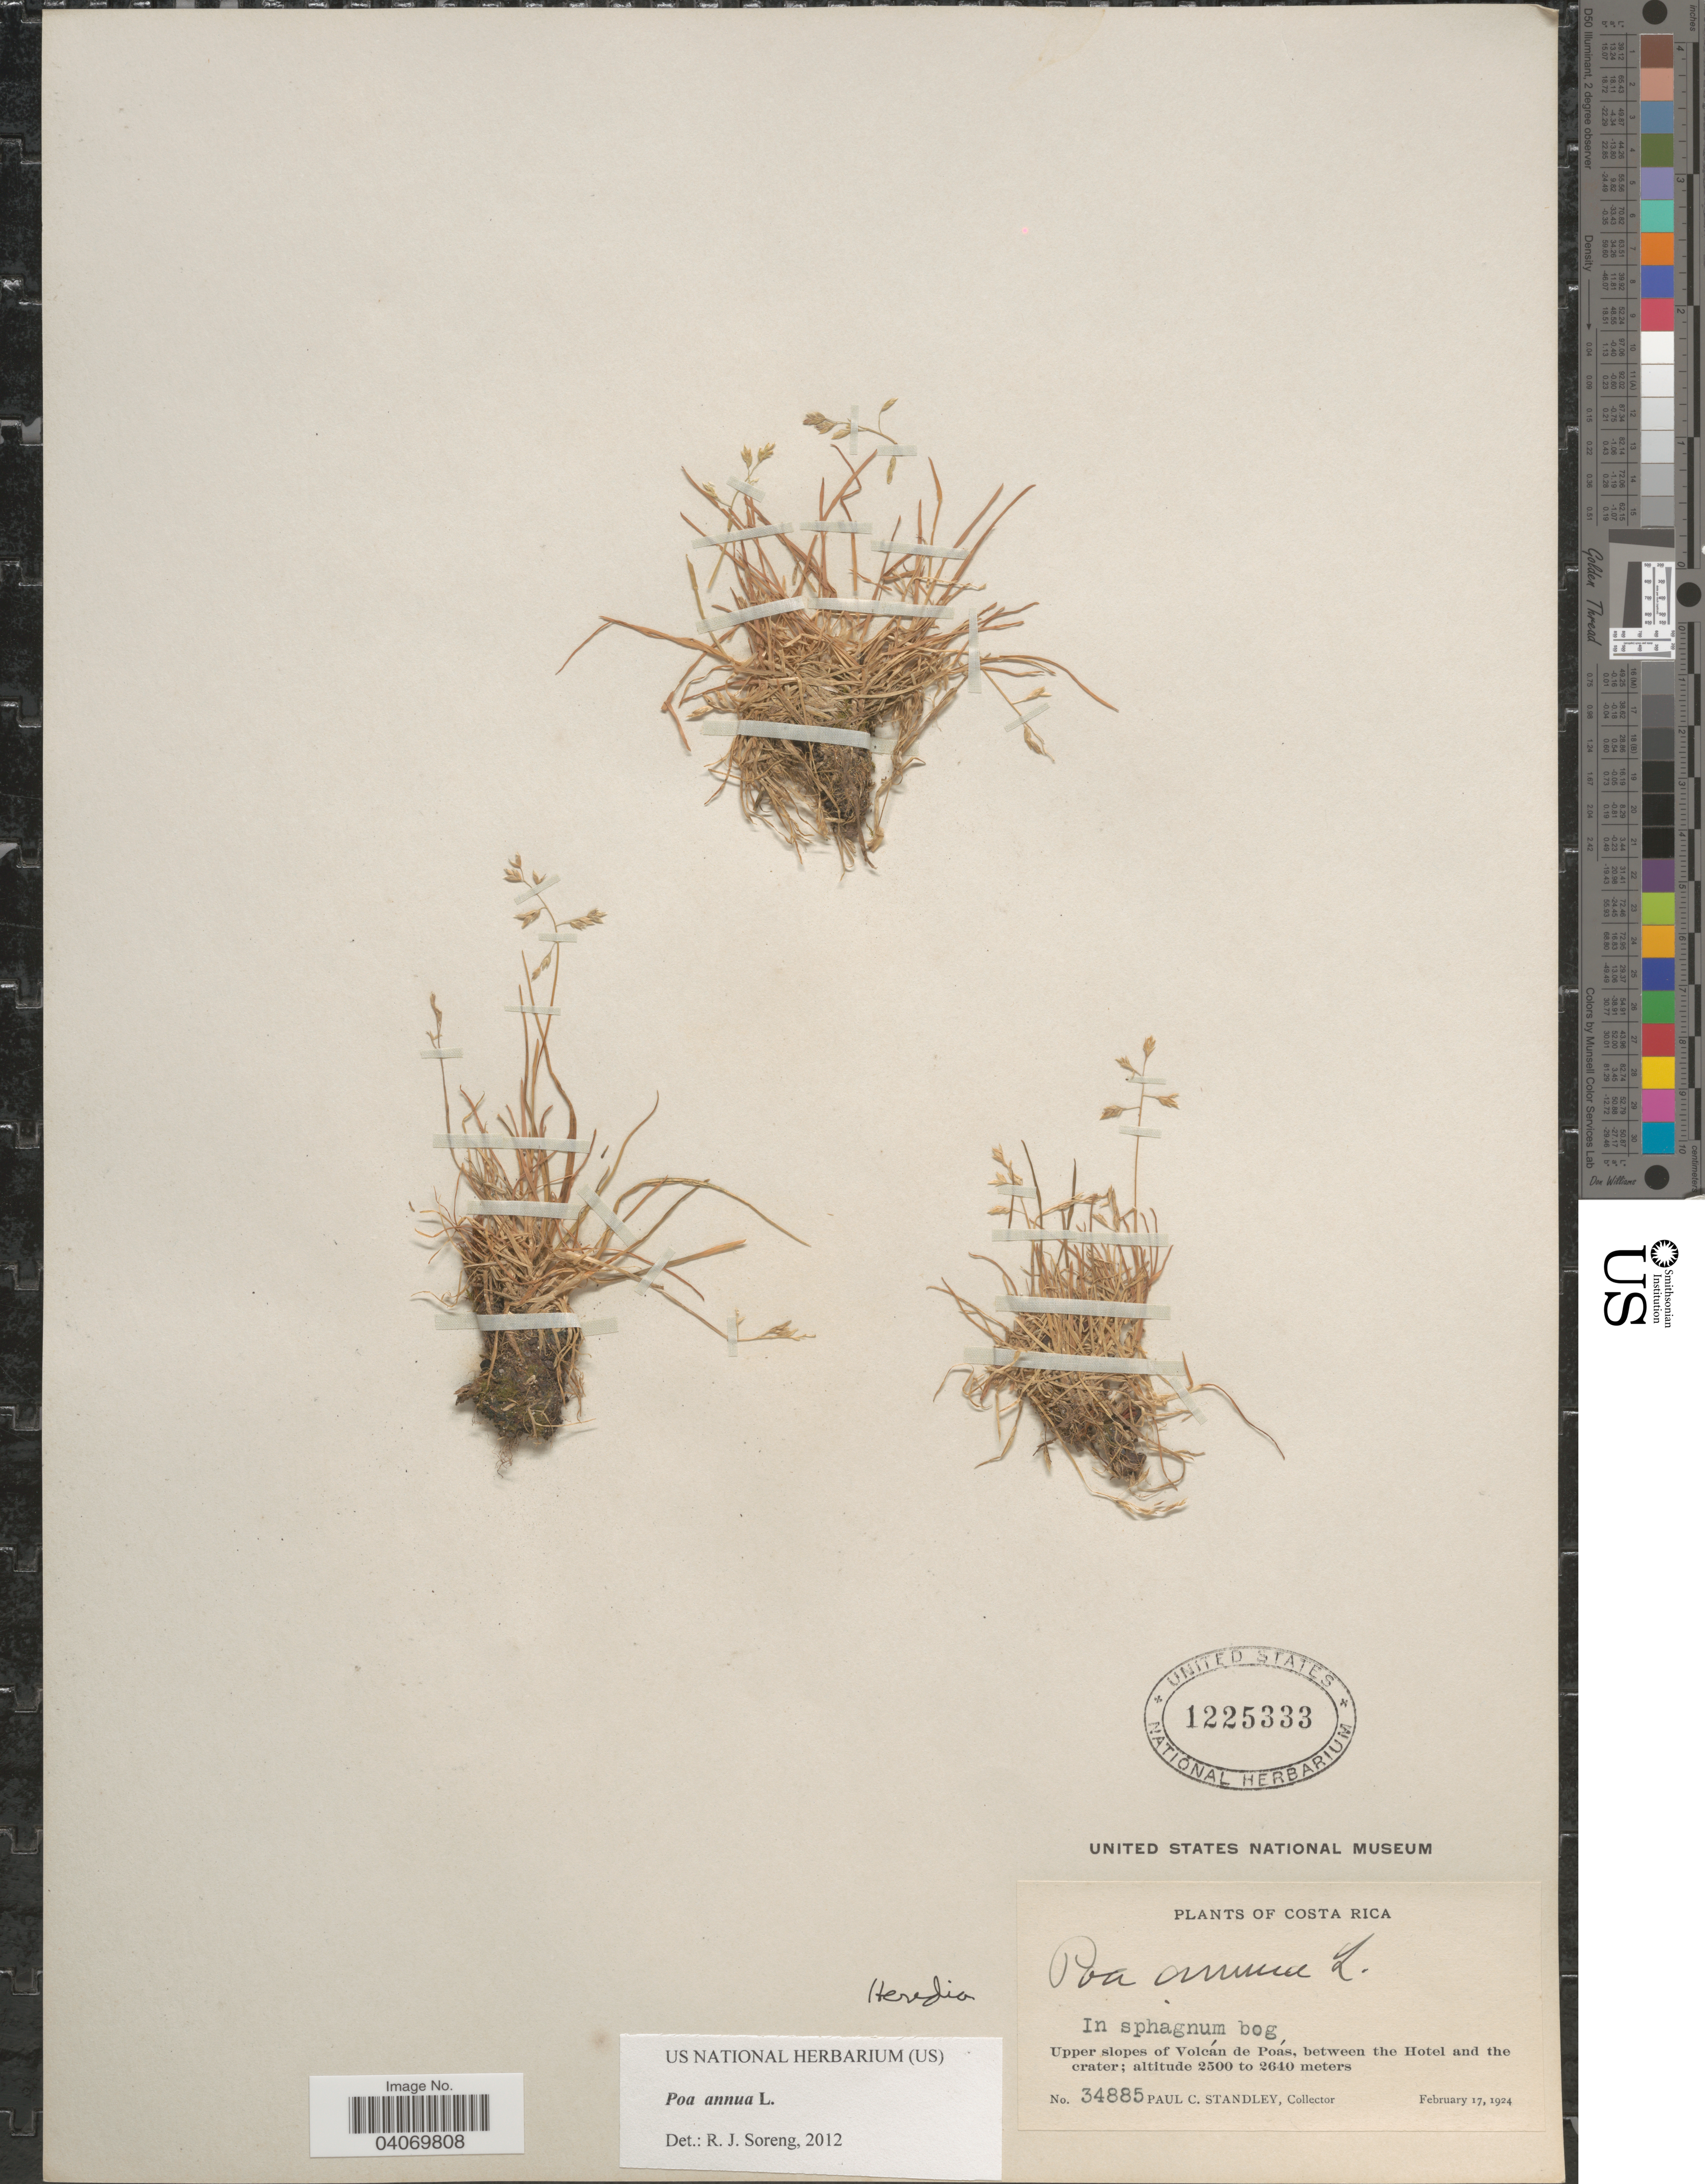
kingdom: Plantae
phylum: Tracheophyta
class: Liliopsida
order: Poales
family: Poaceae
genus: Poa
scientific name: Poa annua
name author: L.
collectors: P. C. Standley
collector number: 34885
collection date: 1924-02-17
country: Costa Rica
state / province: Heredia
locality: In sphagnum bog. Upper slopes of Volcán de Poás, between the Hotel and the crater.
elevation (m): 2500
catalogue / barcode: US 1225333